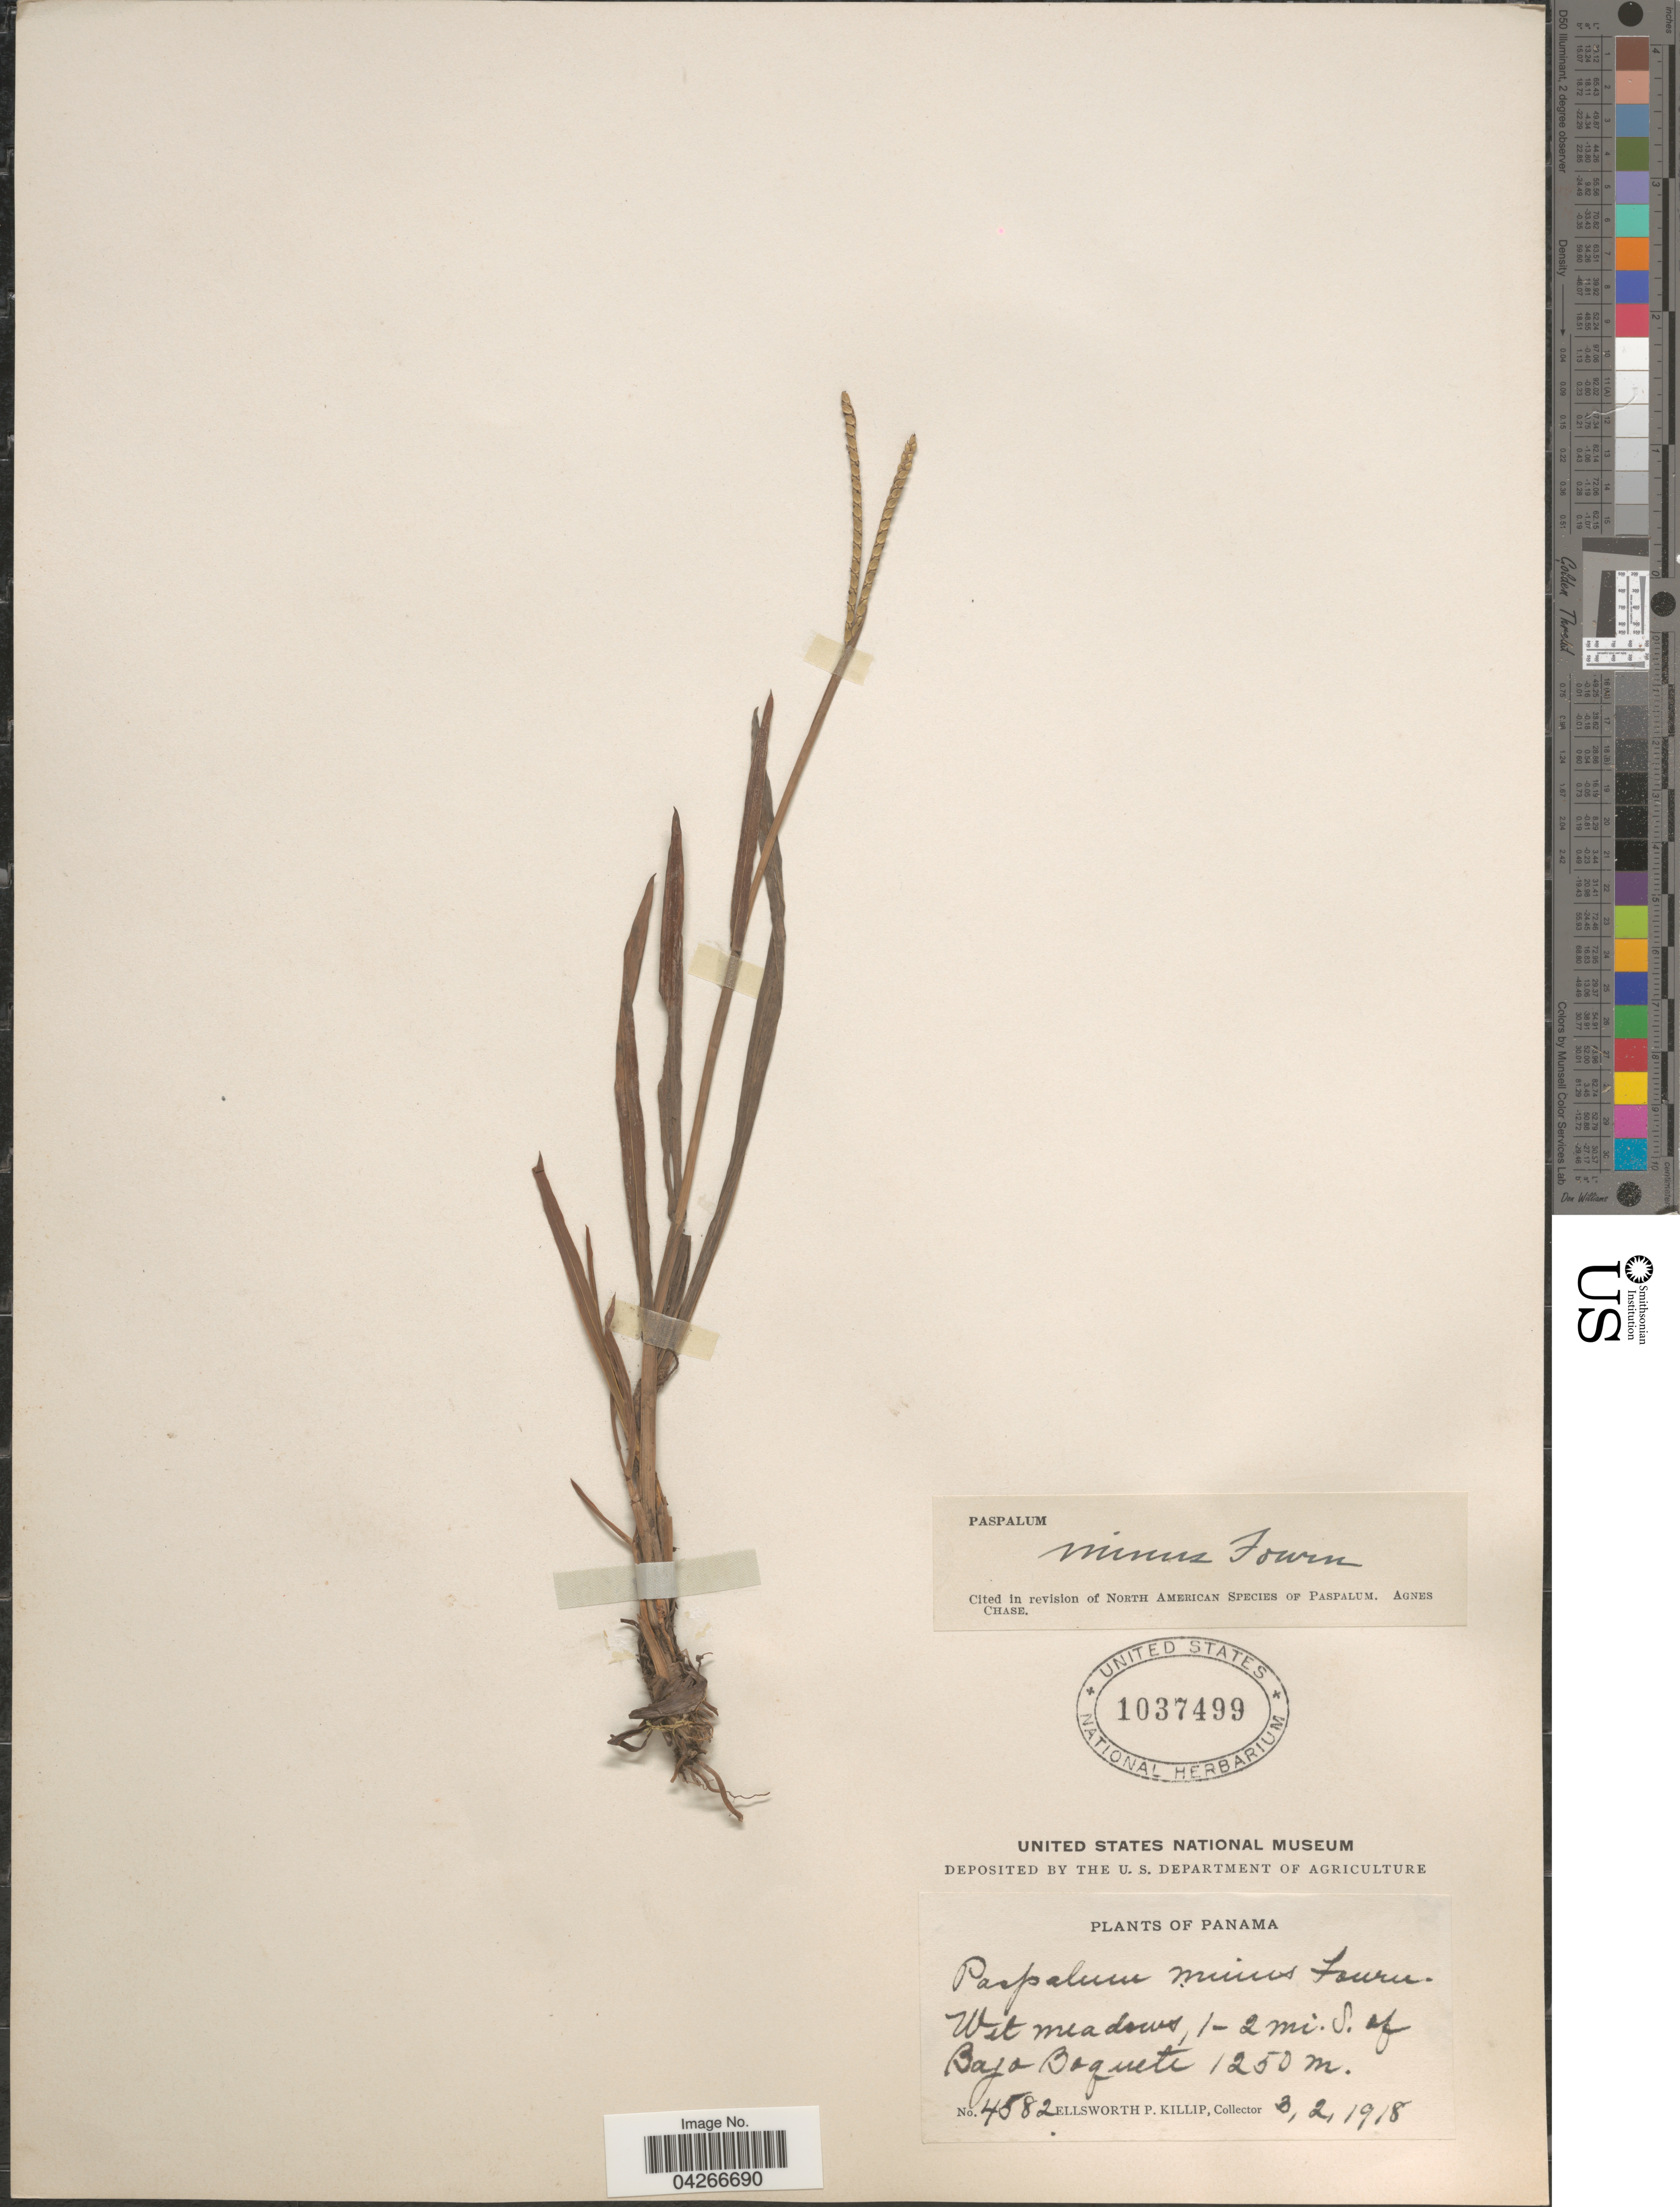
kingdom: Plantae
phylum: Tracheophyta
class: Liliopsida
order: Poales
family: Poaceae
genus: Paspalum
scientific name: Paspalum minus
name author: E. Fourn.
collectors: E. P. Killip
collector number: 4582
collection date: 1918-02-03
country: Panama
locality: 1-2 mi. S. of Bajo Boquete.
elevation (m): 1250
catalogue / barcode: US 1037499